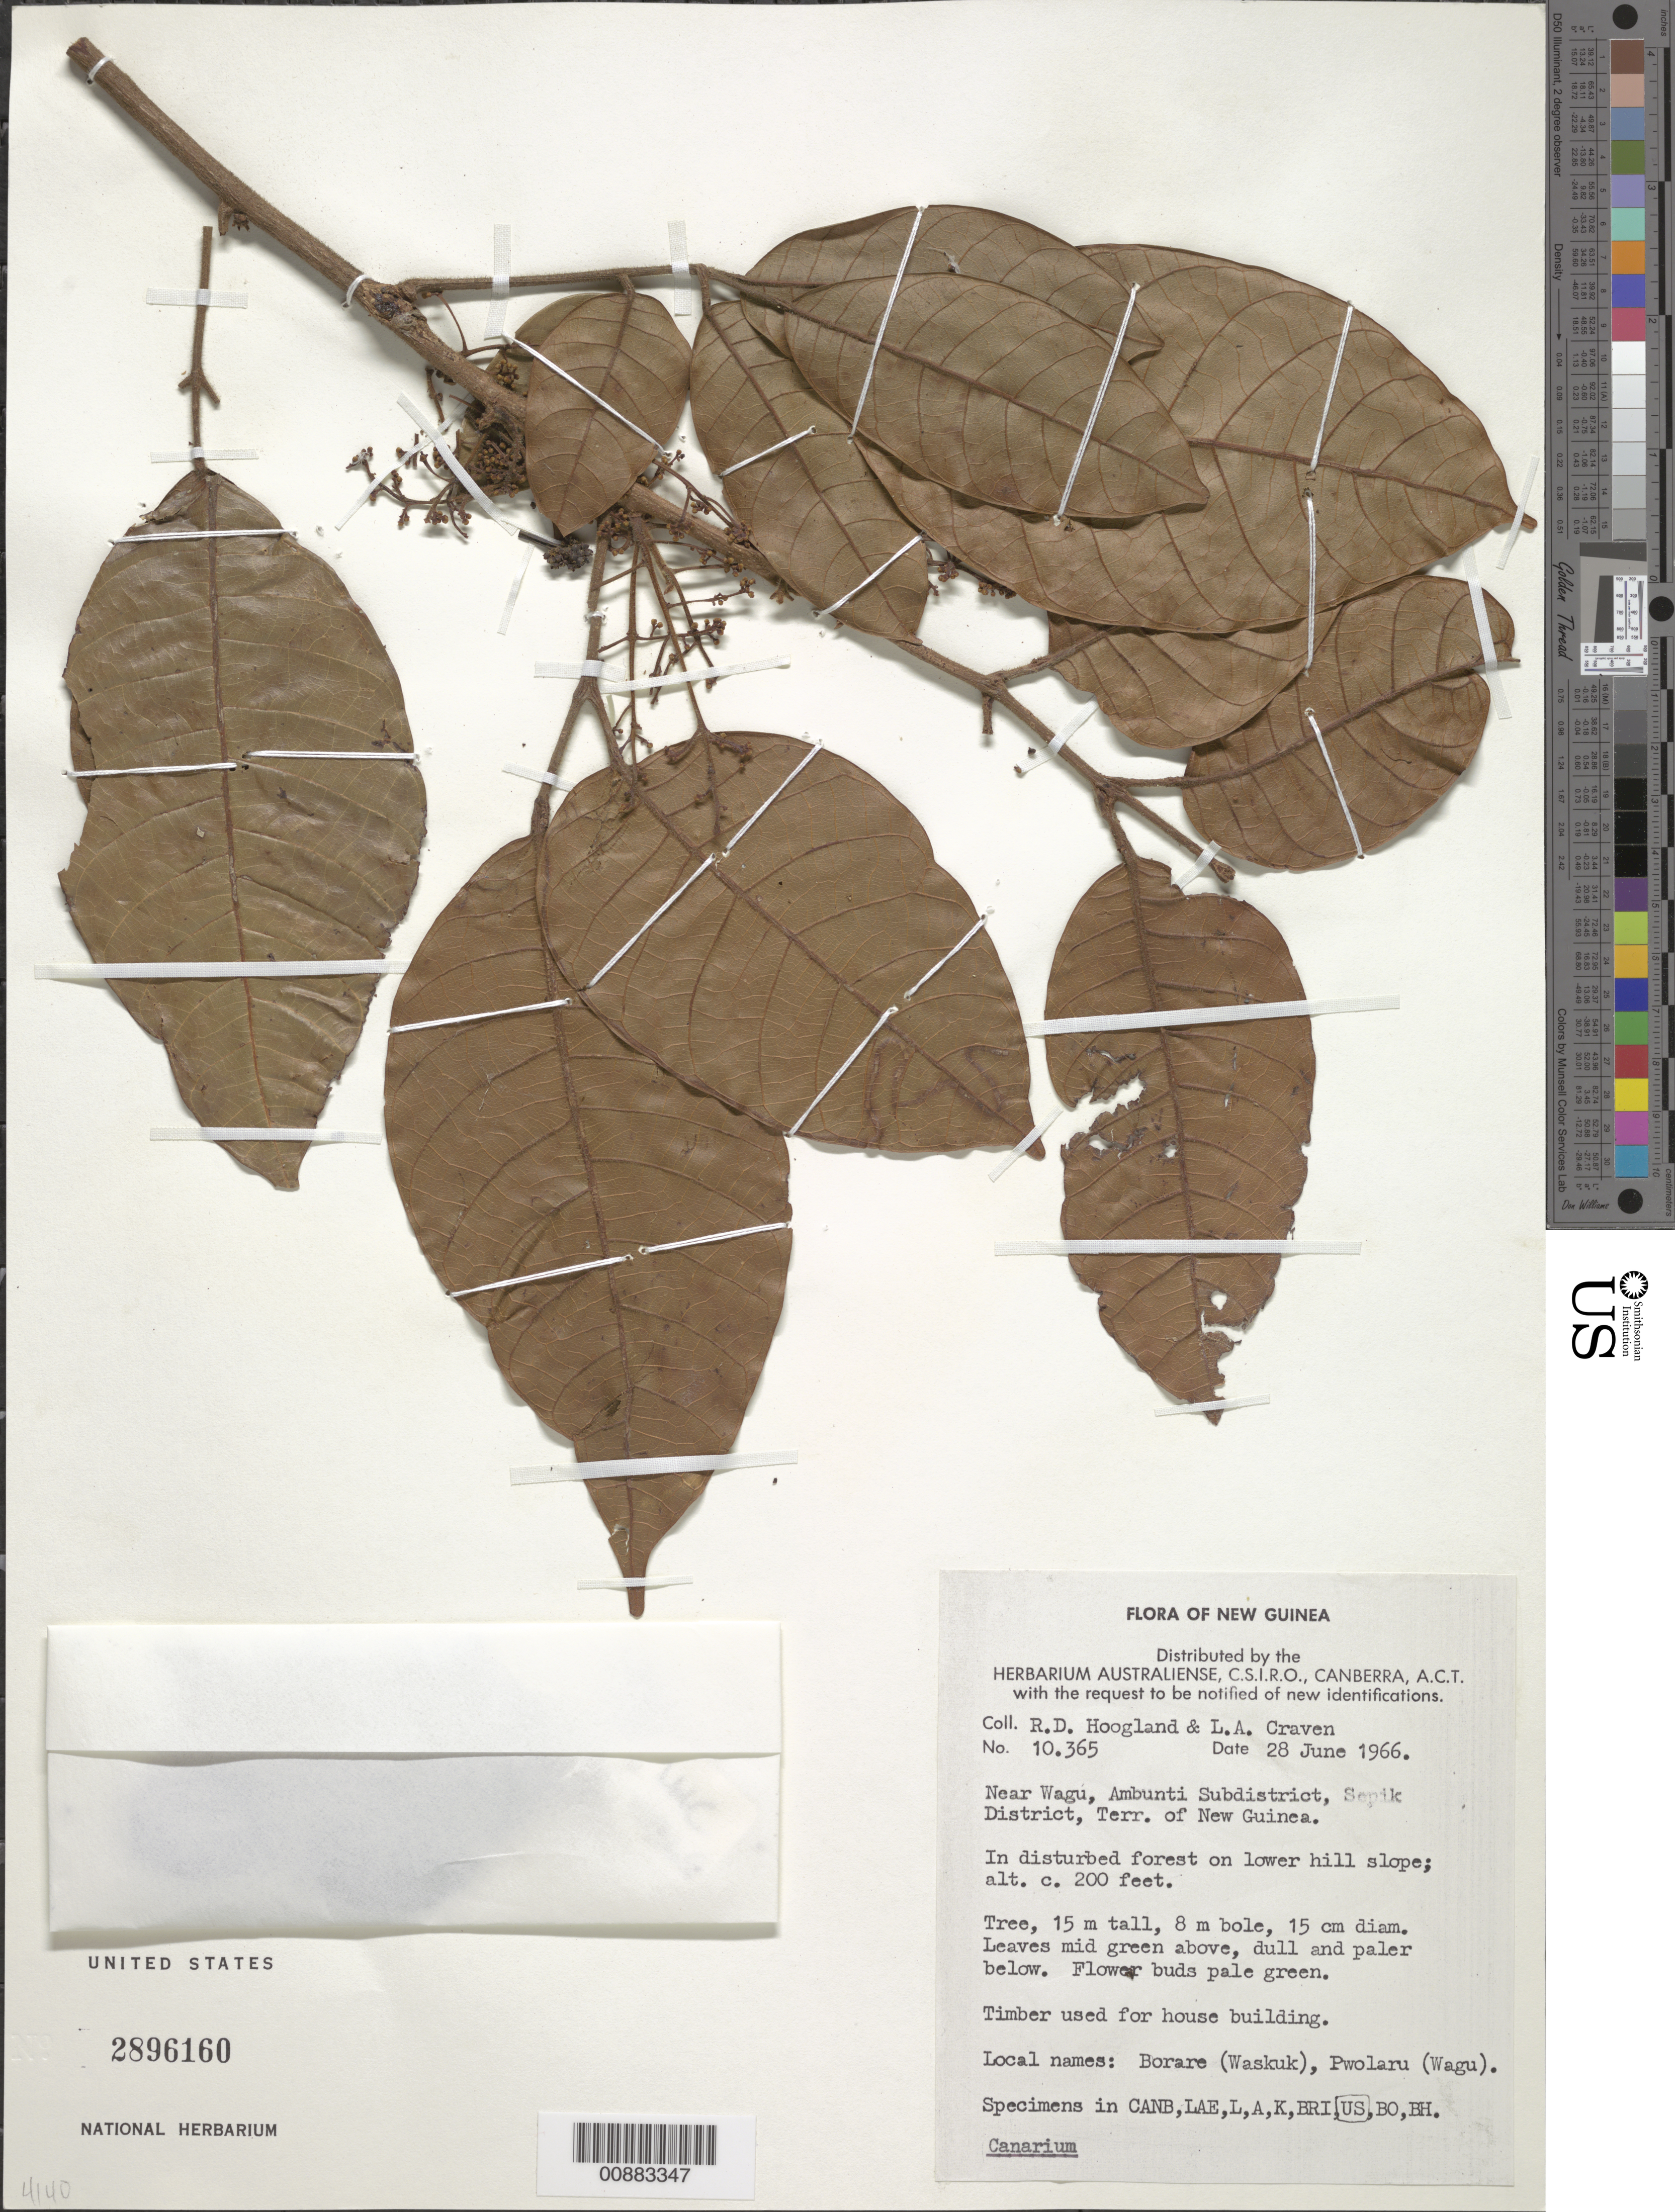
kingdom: Plantae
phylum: Tracheophyta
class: Magnoliopsida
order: Sapindales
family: Burseraceae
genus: Canarium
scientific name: Canarium sp.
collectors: R. D. Hoogland & L. A. Craven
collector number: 10365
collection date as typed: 28 Jun 1966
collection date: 1966-06-28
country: Papua New Guinea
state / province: East Sepik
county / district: Ambunti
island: New Guinea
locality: Near Wagu, Ambunti Subdistrict, Sepik District, T.N.G.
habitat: In disturbed forest on lower hill slope.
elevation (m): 61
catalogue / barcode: US 2896160